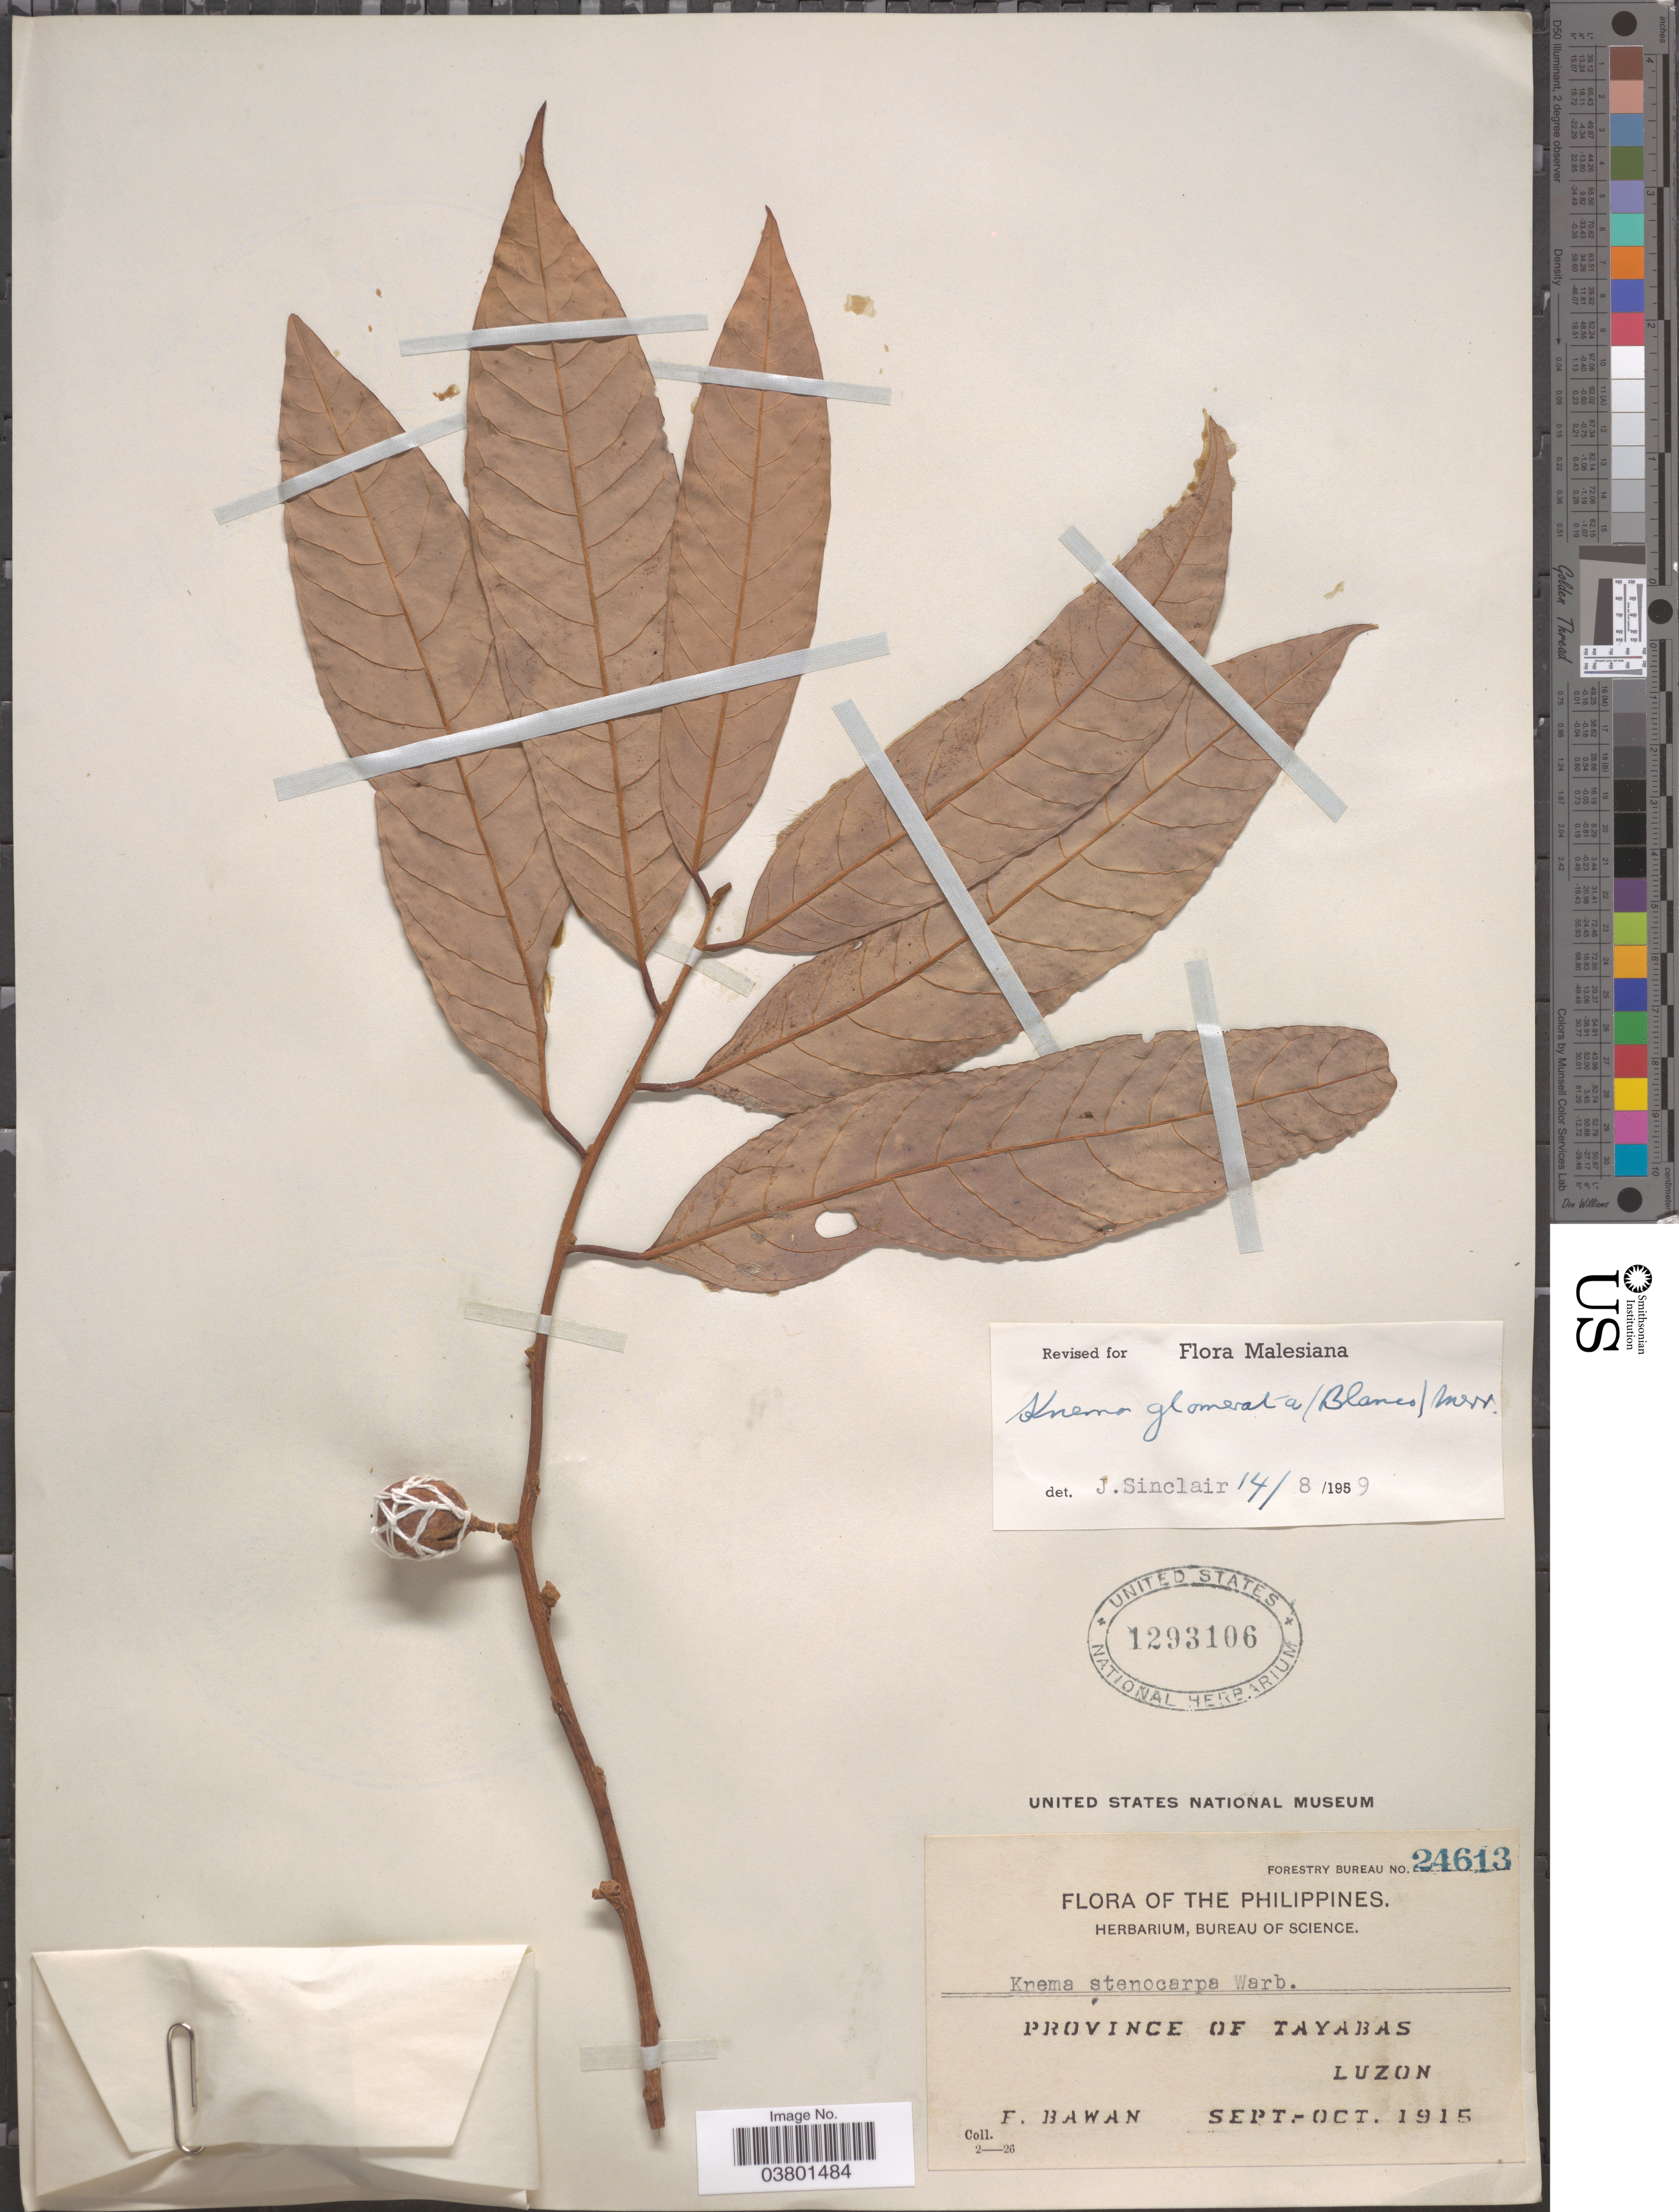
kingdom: Plantae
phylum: Tracheophyta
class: Magnoliopsida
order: Magnoliales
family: Myristicaceae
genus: Knema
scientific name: Knema glomerata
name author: (Blanco) Merr.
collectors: F. Bawan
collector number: Forestry Bureau 24613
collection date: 1915-09/1915-10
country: Philippines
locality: Province of Tayabas. Luzon.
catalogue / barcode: US 1293106